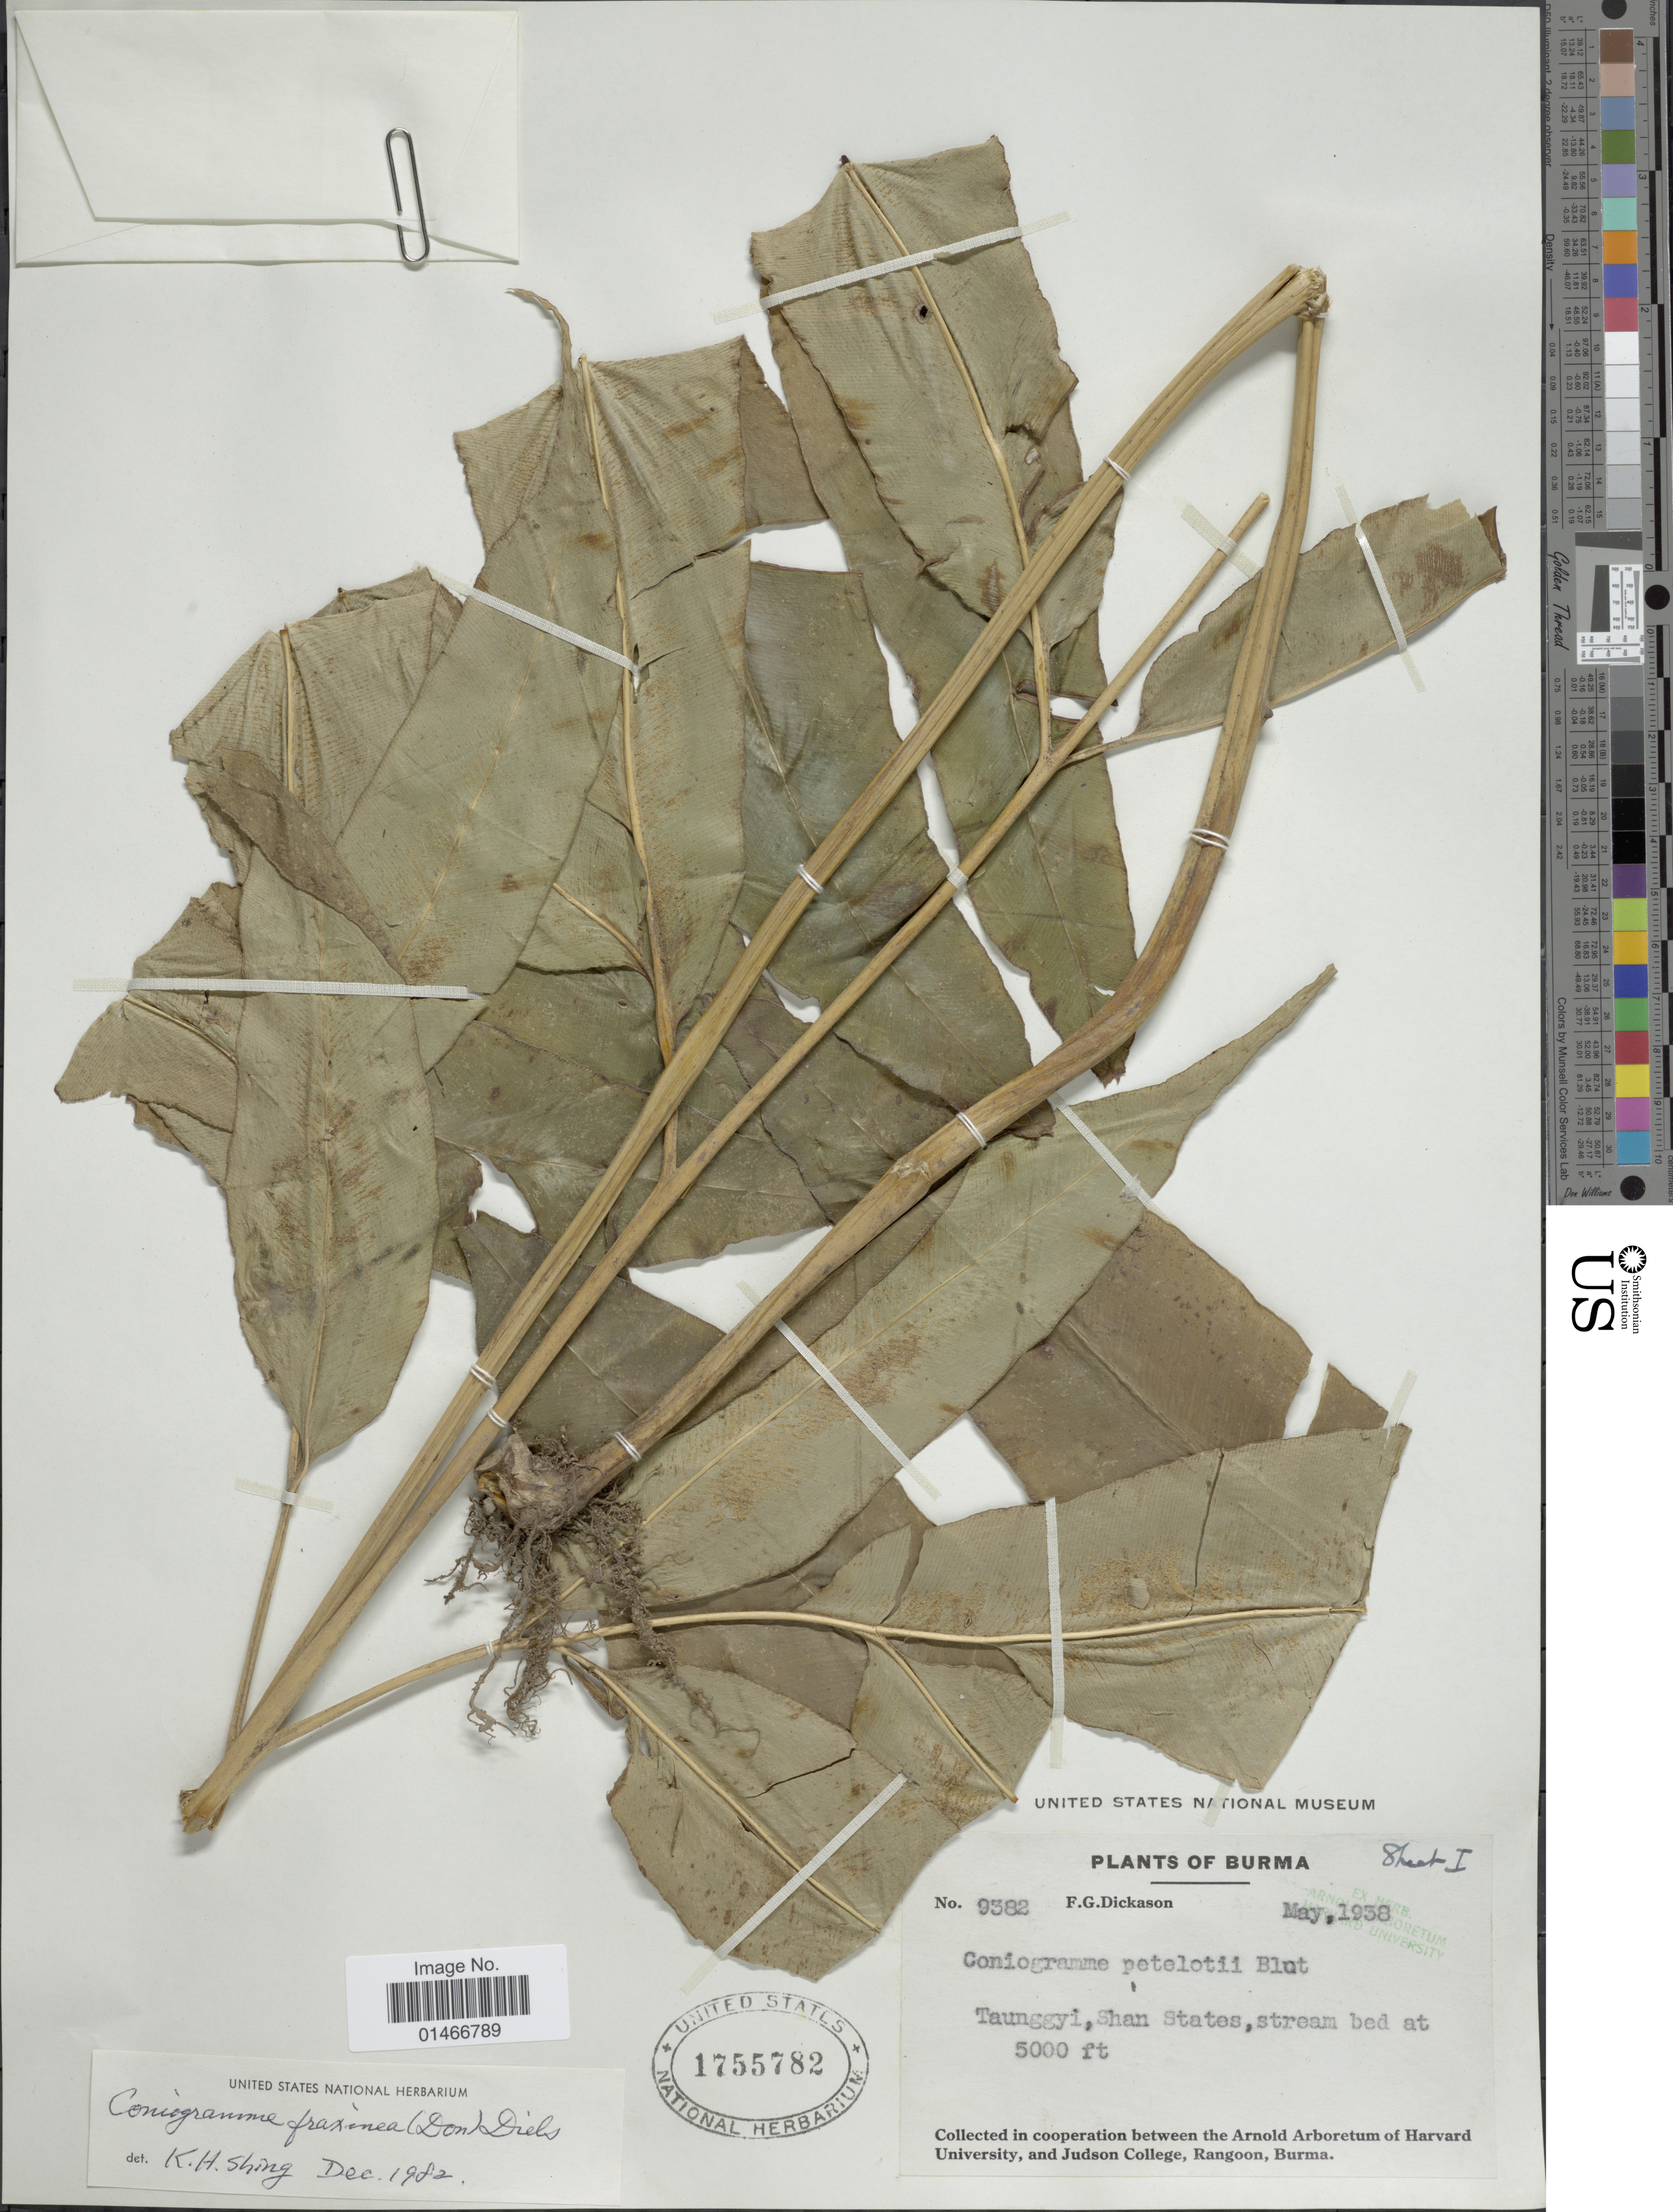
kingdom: Plantae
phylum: Tracheophyta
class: Polypodiopsida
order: Polypodiales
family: Pteridaceae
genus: Coniogramme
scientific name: Coniogramme fraxinea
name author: (D. Don) Diels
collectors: F. Dickason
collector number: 9382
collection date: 1938-05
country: Myanmar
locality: Burma. Taunggyi, Shan States, stream bed.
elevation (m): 1524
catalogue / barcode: US 1755782